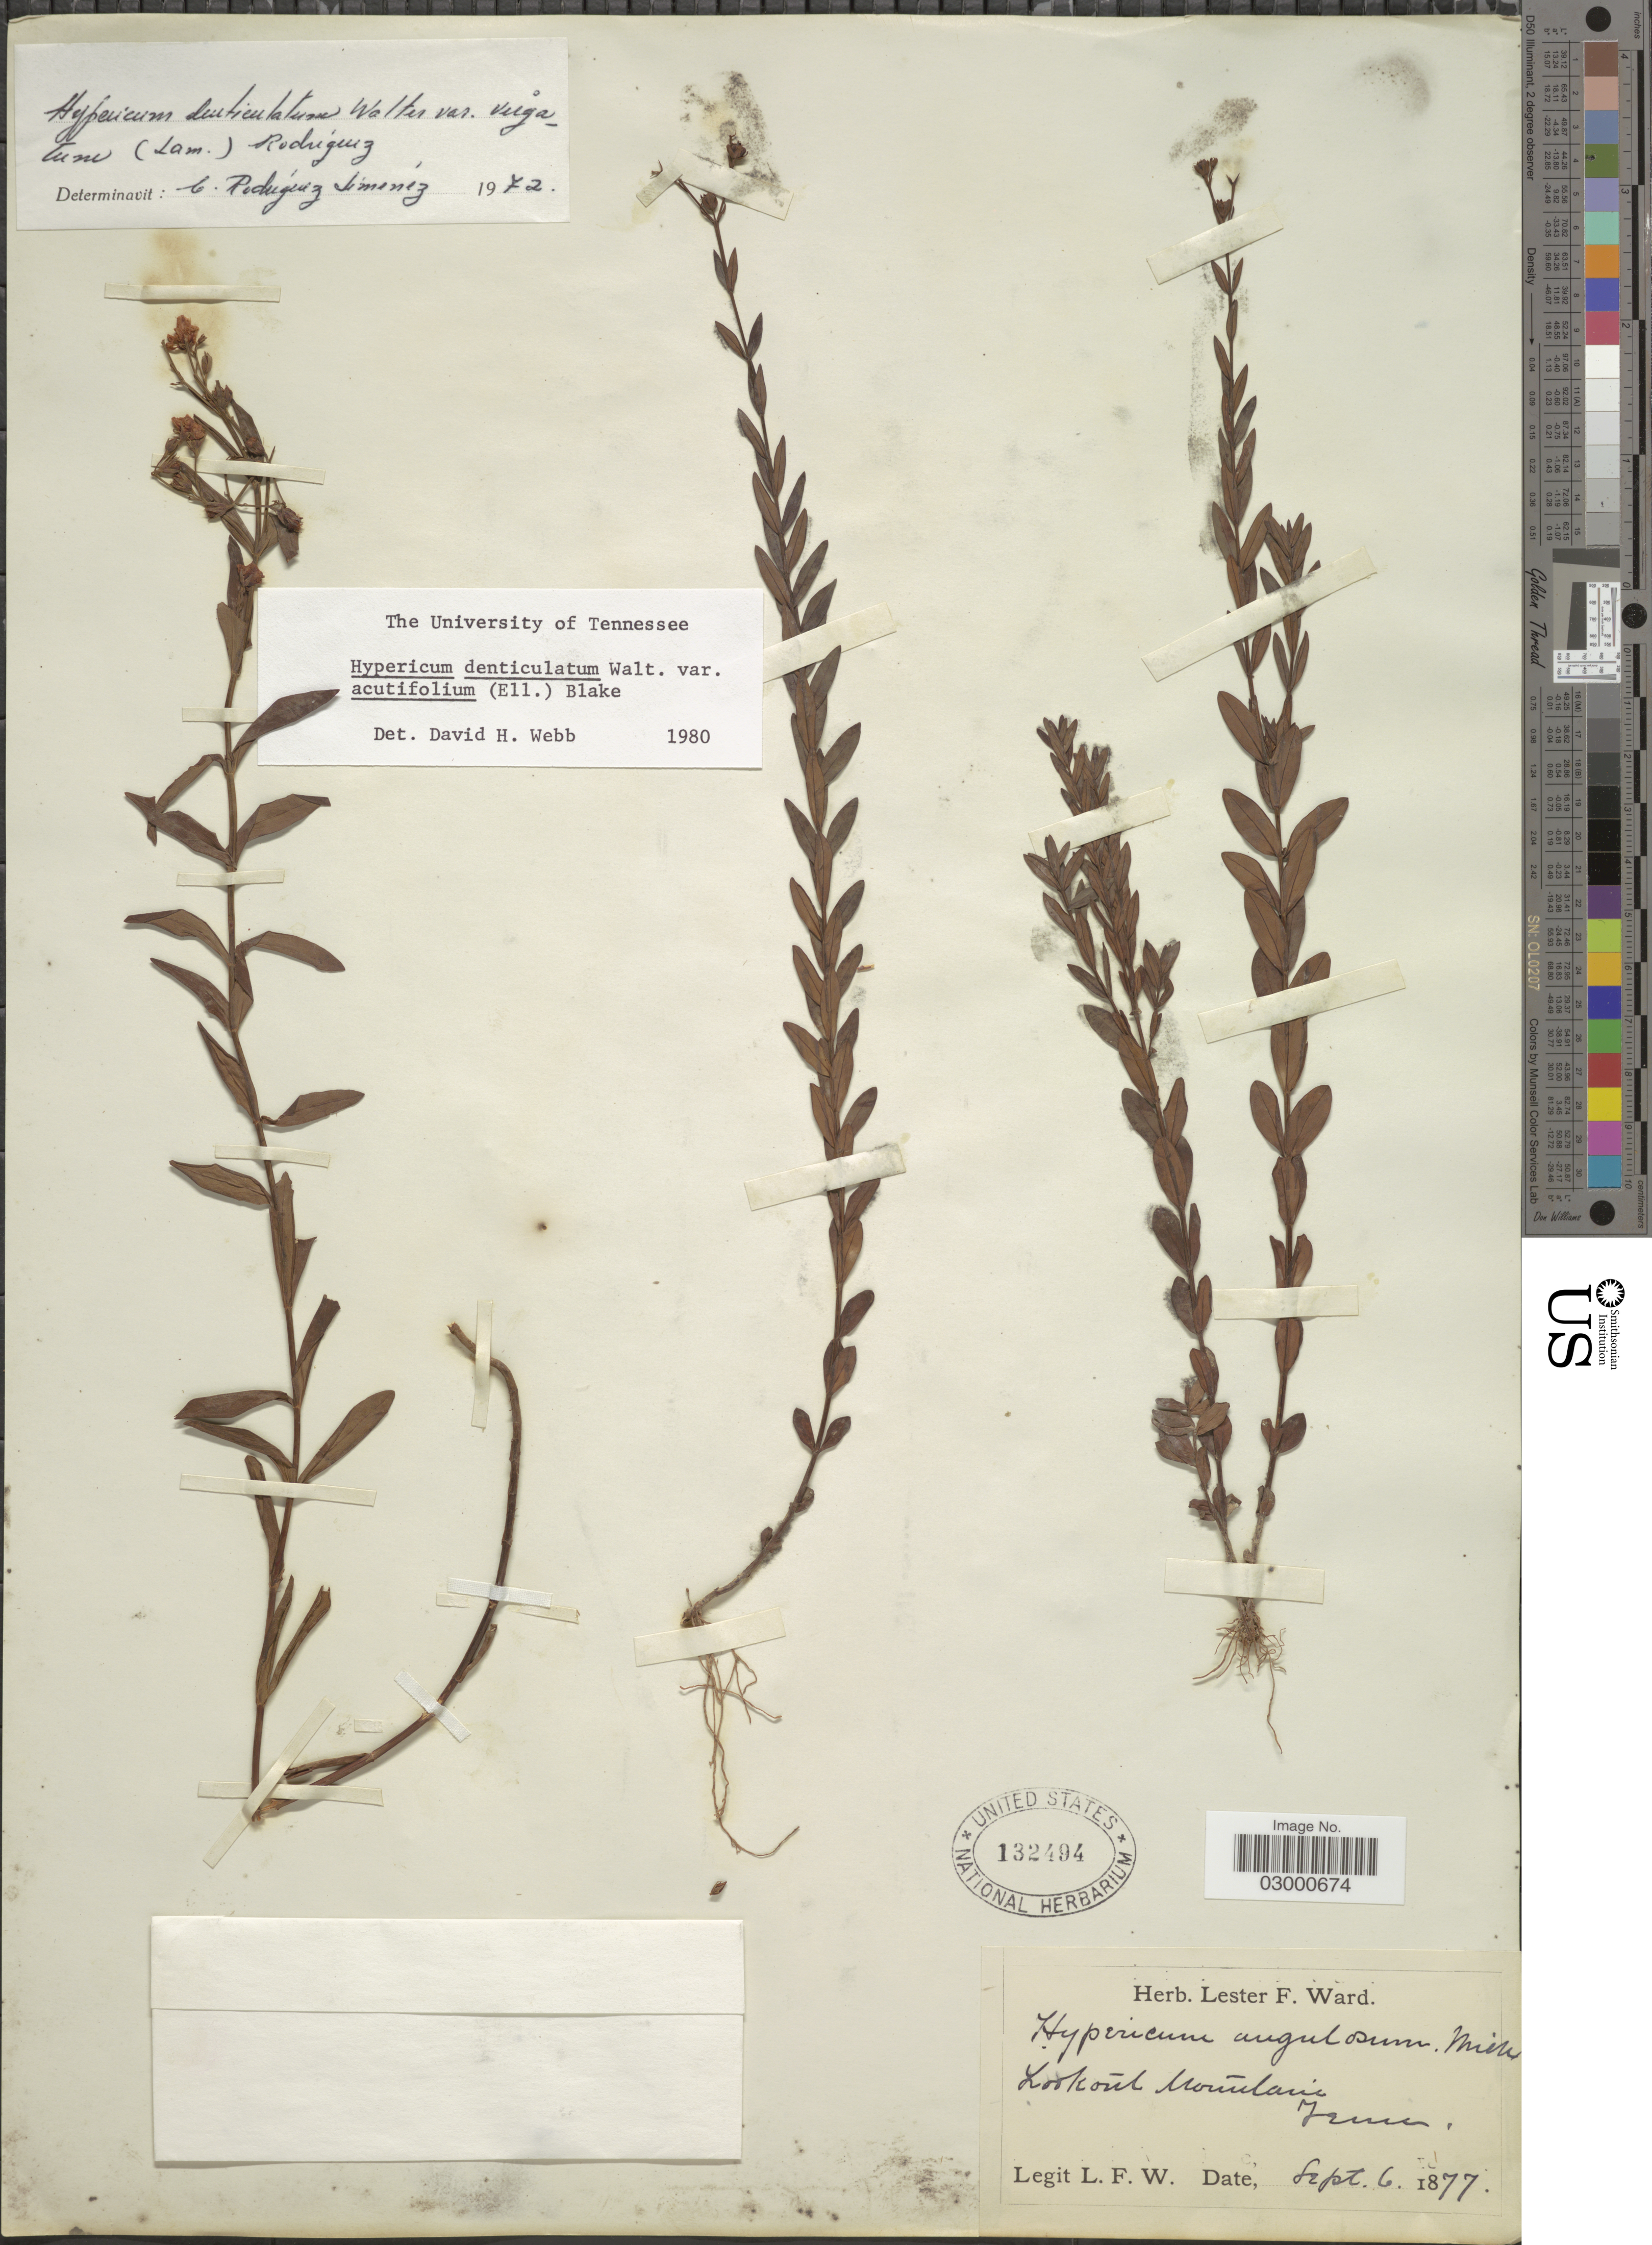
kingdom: Plantae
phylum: Tracheophyta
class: Magnoliopsida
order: Malpighiales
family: Hypericaceae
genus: Hypericum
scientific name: Hypericum denticulatum var. acutifolium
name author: (Elliott) N. Robson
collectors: L. F. Ward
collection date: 1877-09-06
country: United States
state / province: Tennessee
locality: Lookout Mountain.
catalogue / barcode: US 132494